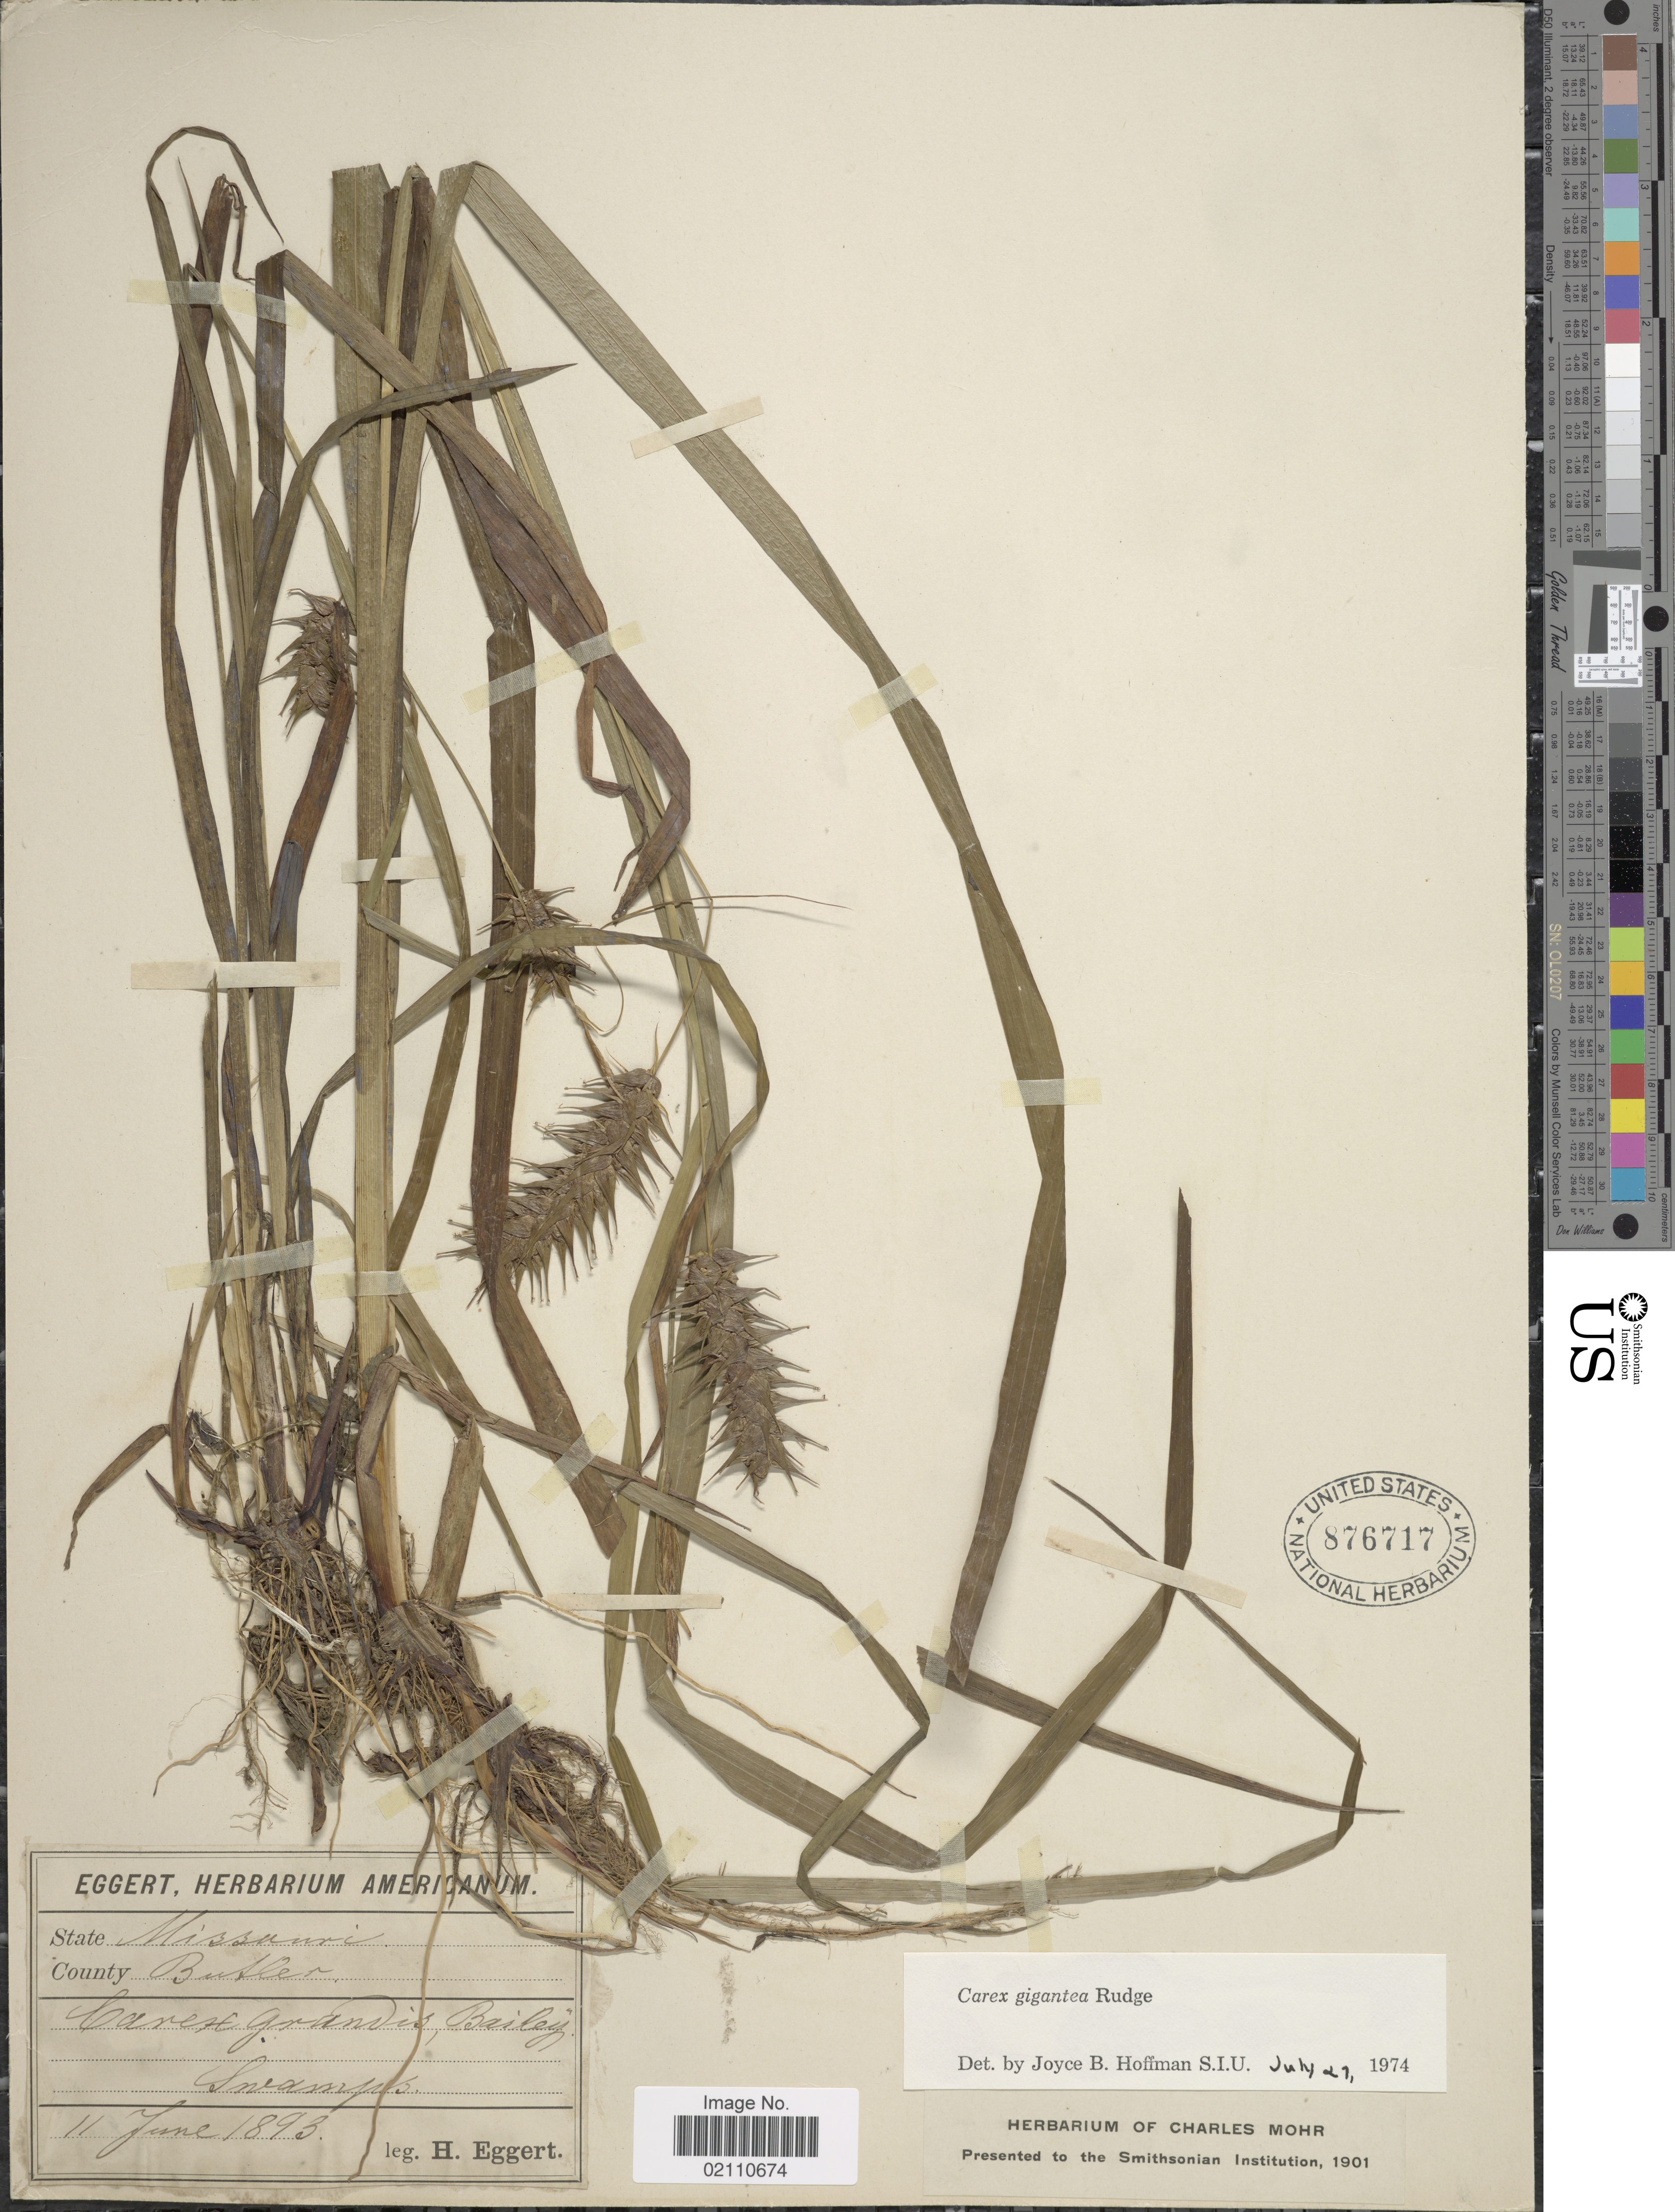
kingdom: Plantae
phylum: Tracheophyta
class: Liliopsida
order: Poales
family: Cyperaceae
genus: Carex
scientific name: Carex gigantea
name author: Rudge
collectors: H. Eggert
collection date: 1893-06-11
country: United States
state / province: Missouri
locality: County Butler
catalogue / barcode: US 876717